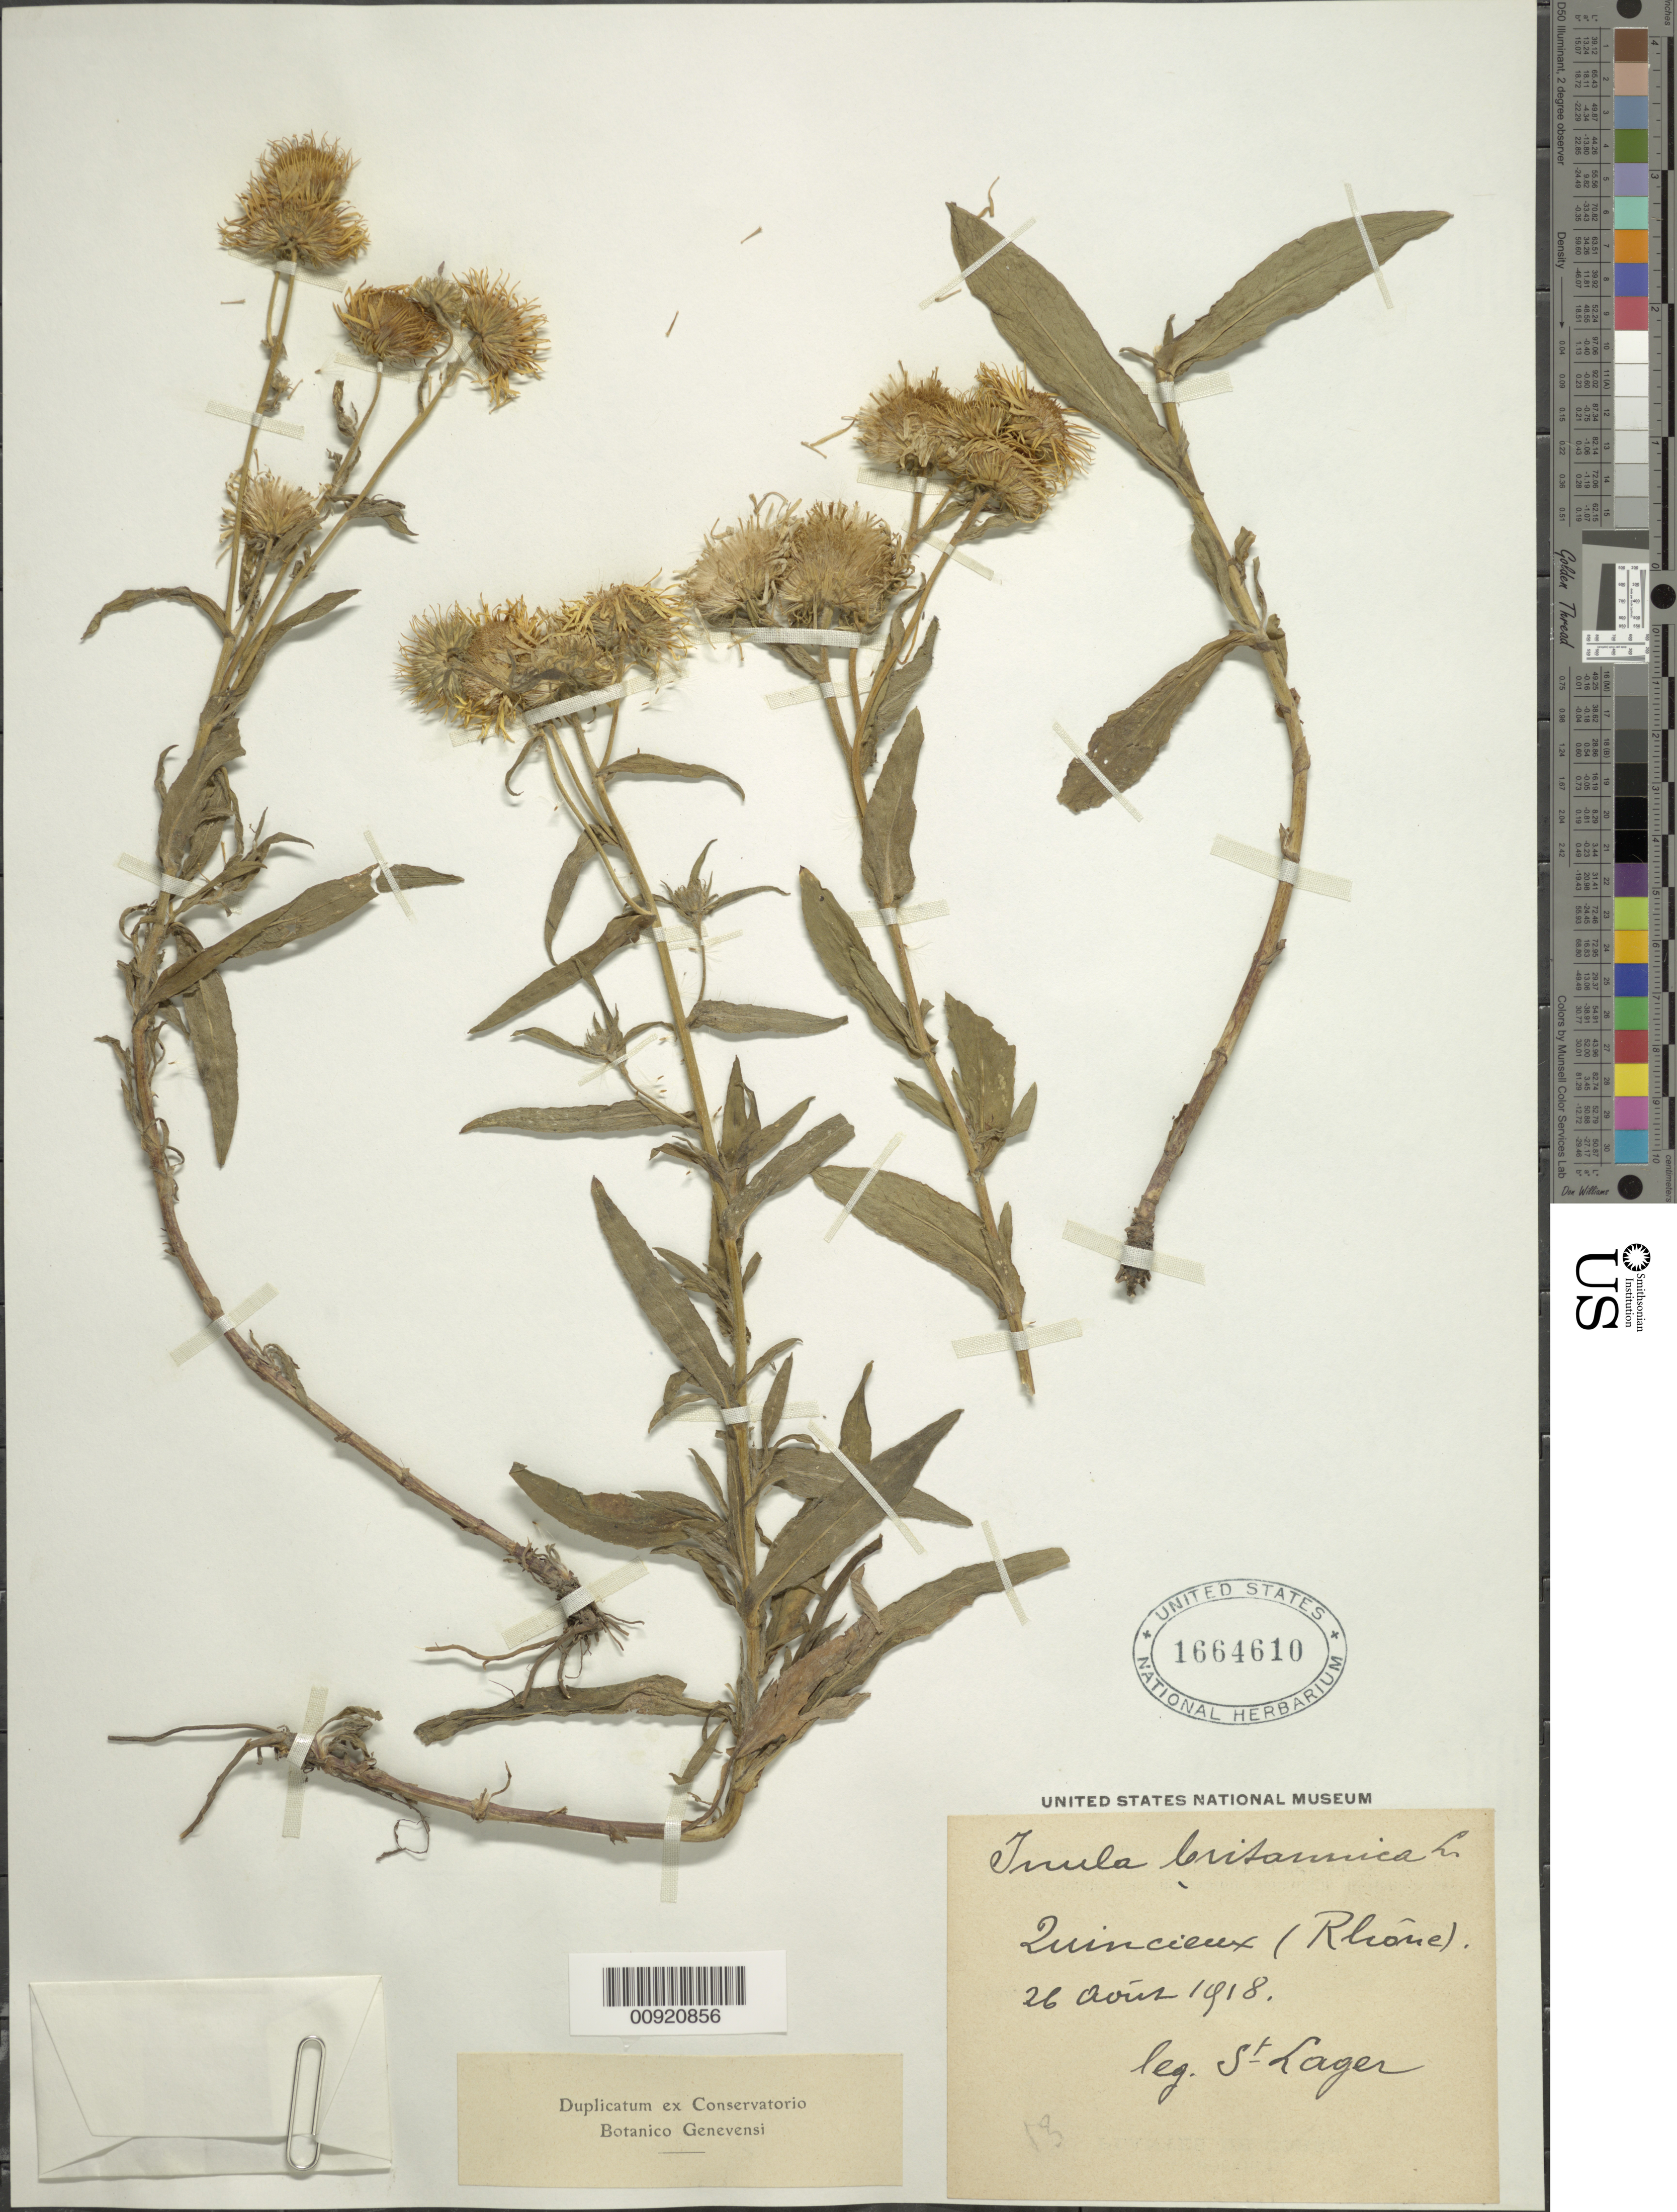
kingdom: Plantae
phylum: Tracheophyta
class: Magnoliopsida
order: Asterales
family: Asteraceae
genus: Inula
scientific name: Inula britannica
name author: L.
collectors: -. St. Lager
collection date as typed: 26 Aug 1918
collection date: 1918-08-26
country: France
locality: Luincieux (Rhone)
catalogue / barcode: US 1664610